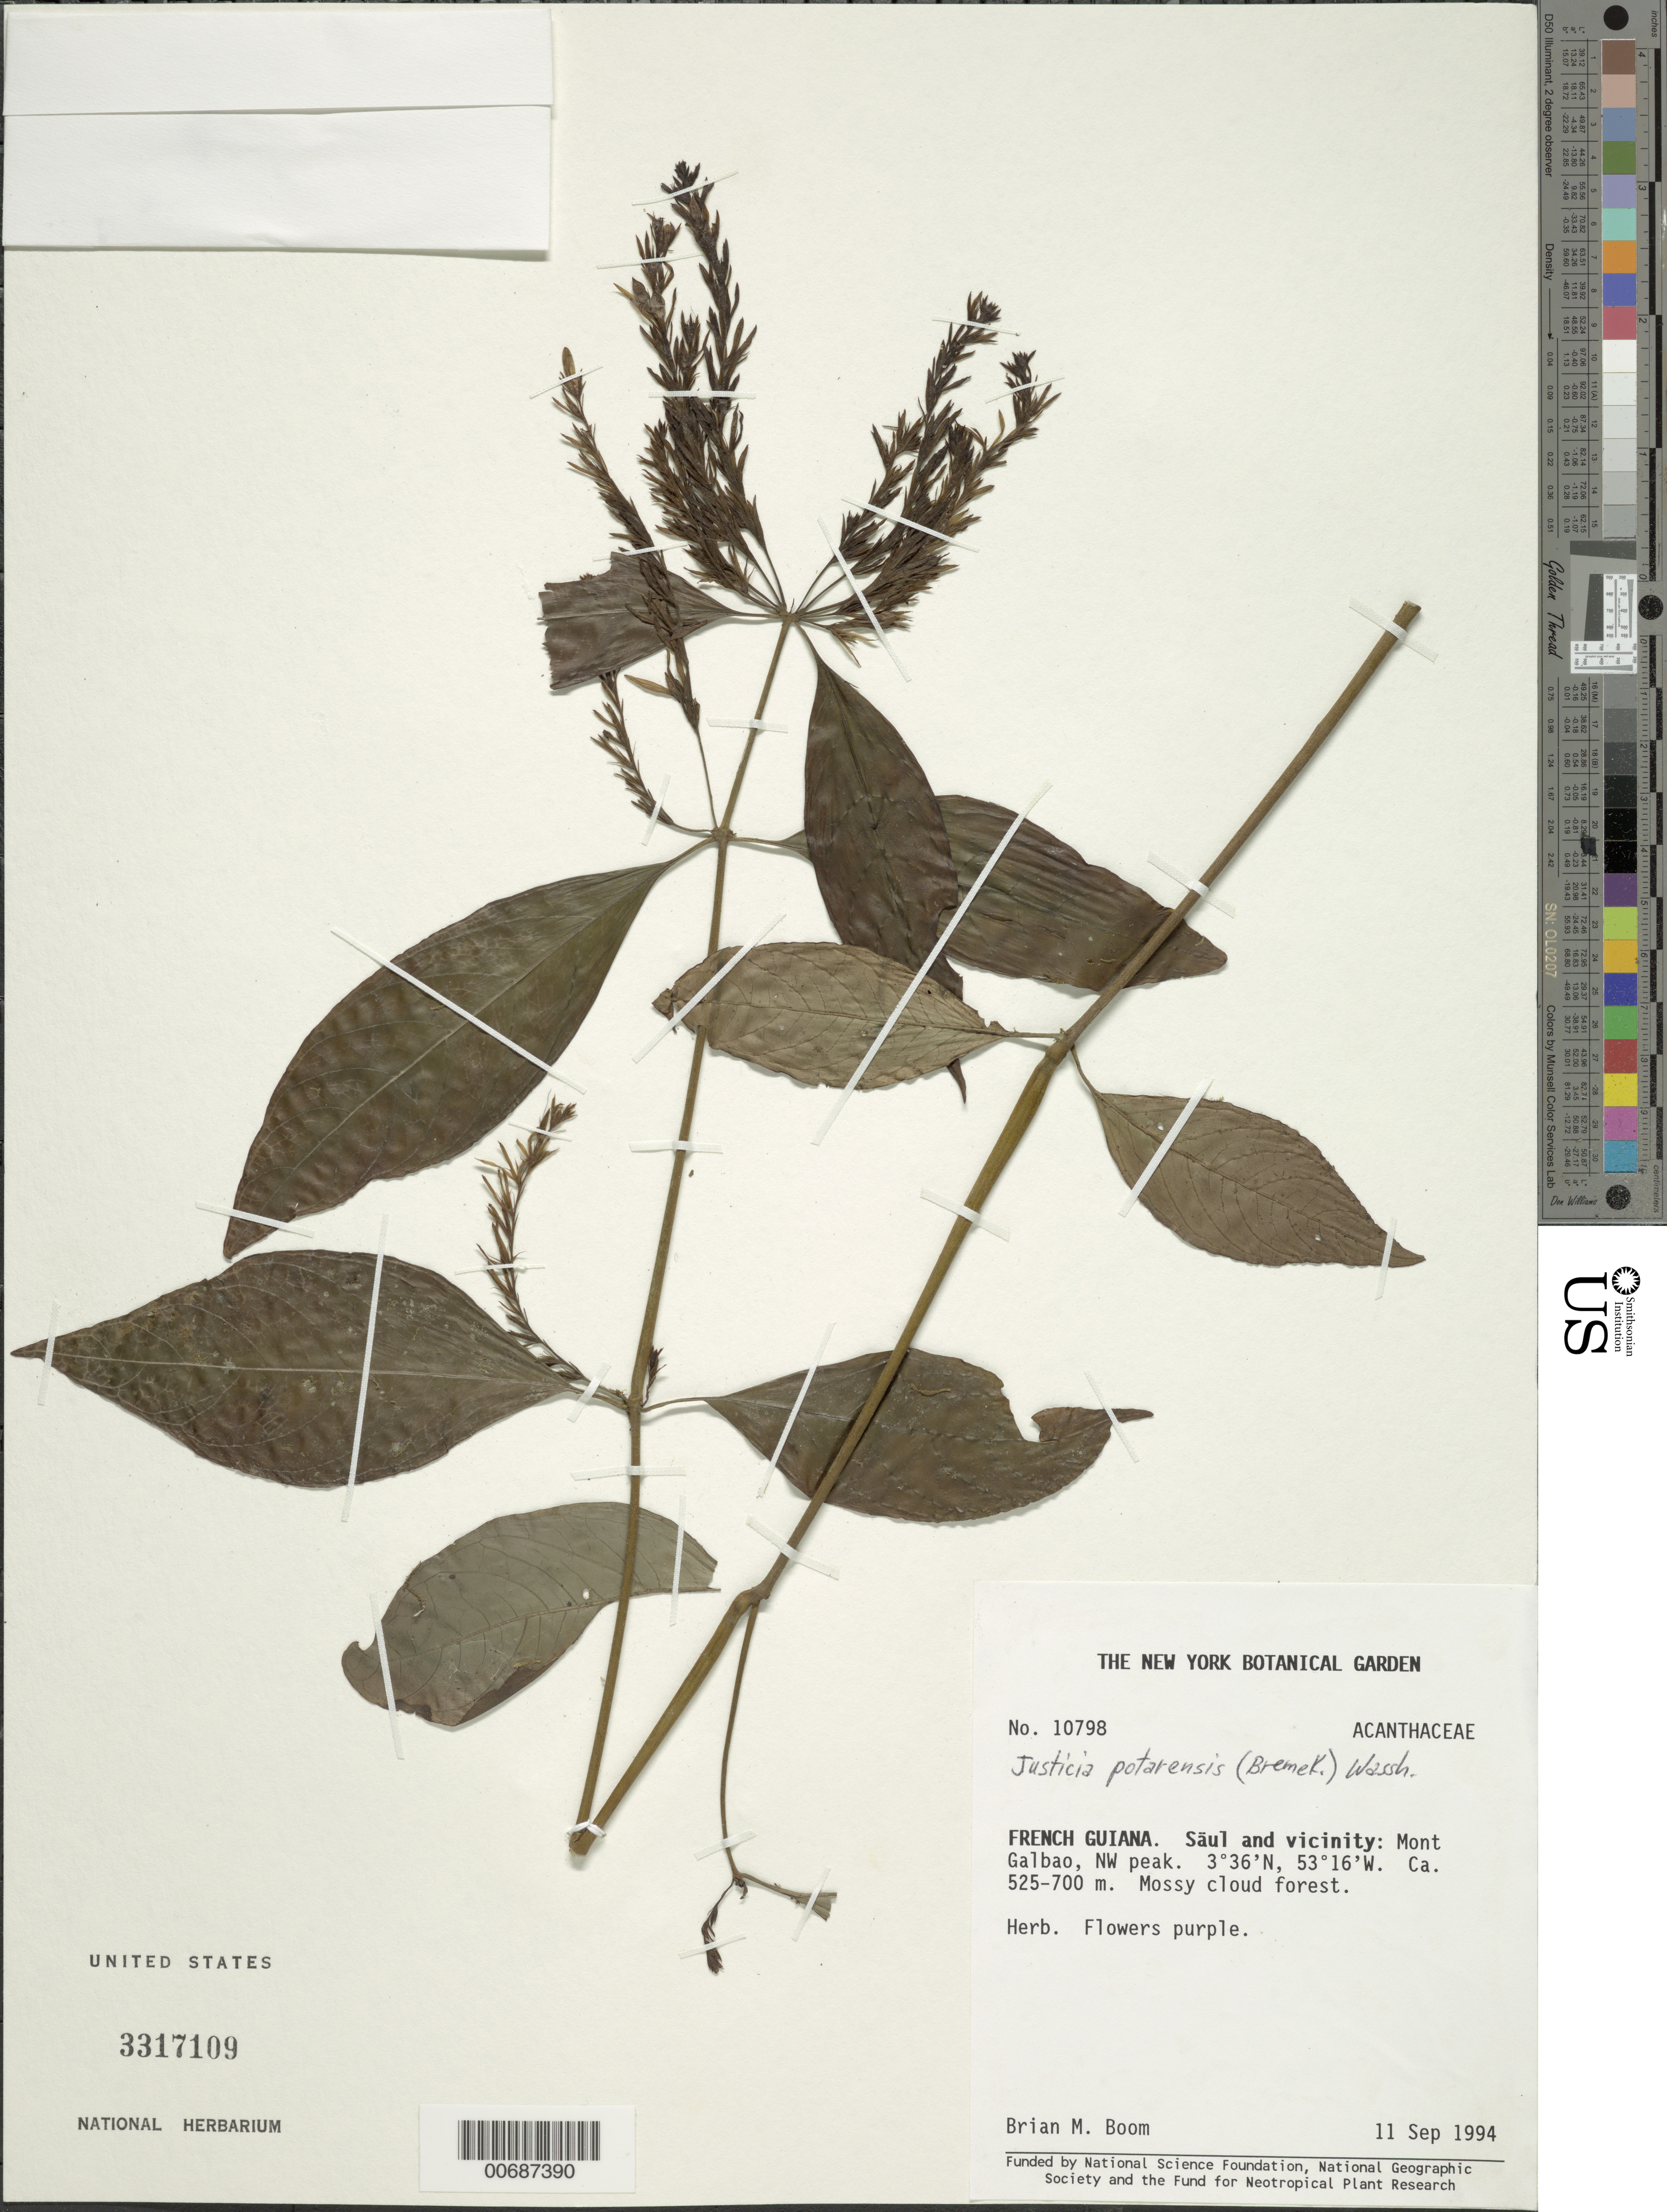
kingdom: Plantae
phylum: Tracheophyta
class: Magnoliopsida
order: Lamiales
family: Acanthaceae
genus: Justicia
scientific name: Justicia potarensis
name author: (Bremek.) Wassh.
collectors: B. M. Boom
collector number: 10798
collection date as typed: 11-Sep-94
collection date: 1994-09-11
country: French Guiana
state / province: Saint-Laurent-du-Maroni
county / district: Saül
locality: Saül, Mont Galbao, NW peak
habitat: Mossy cloud forest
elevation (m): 525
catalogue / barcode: US 3317109